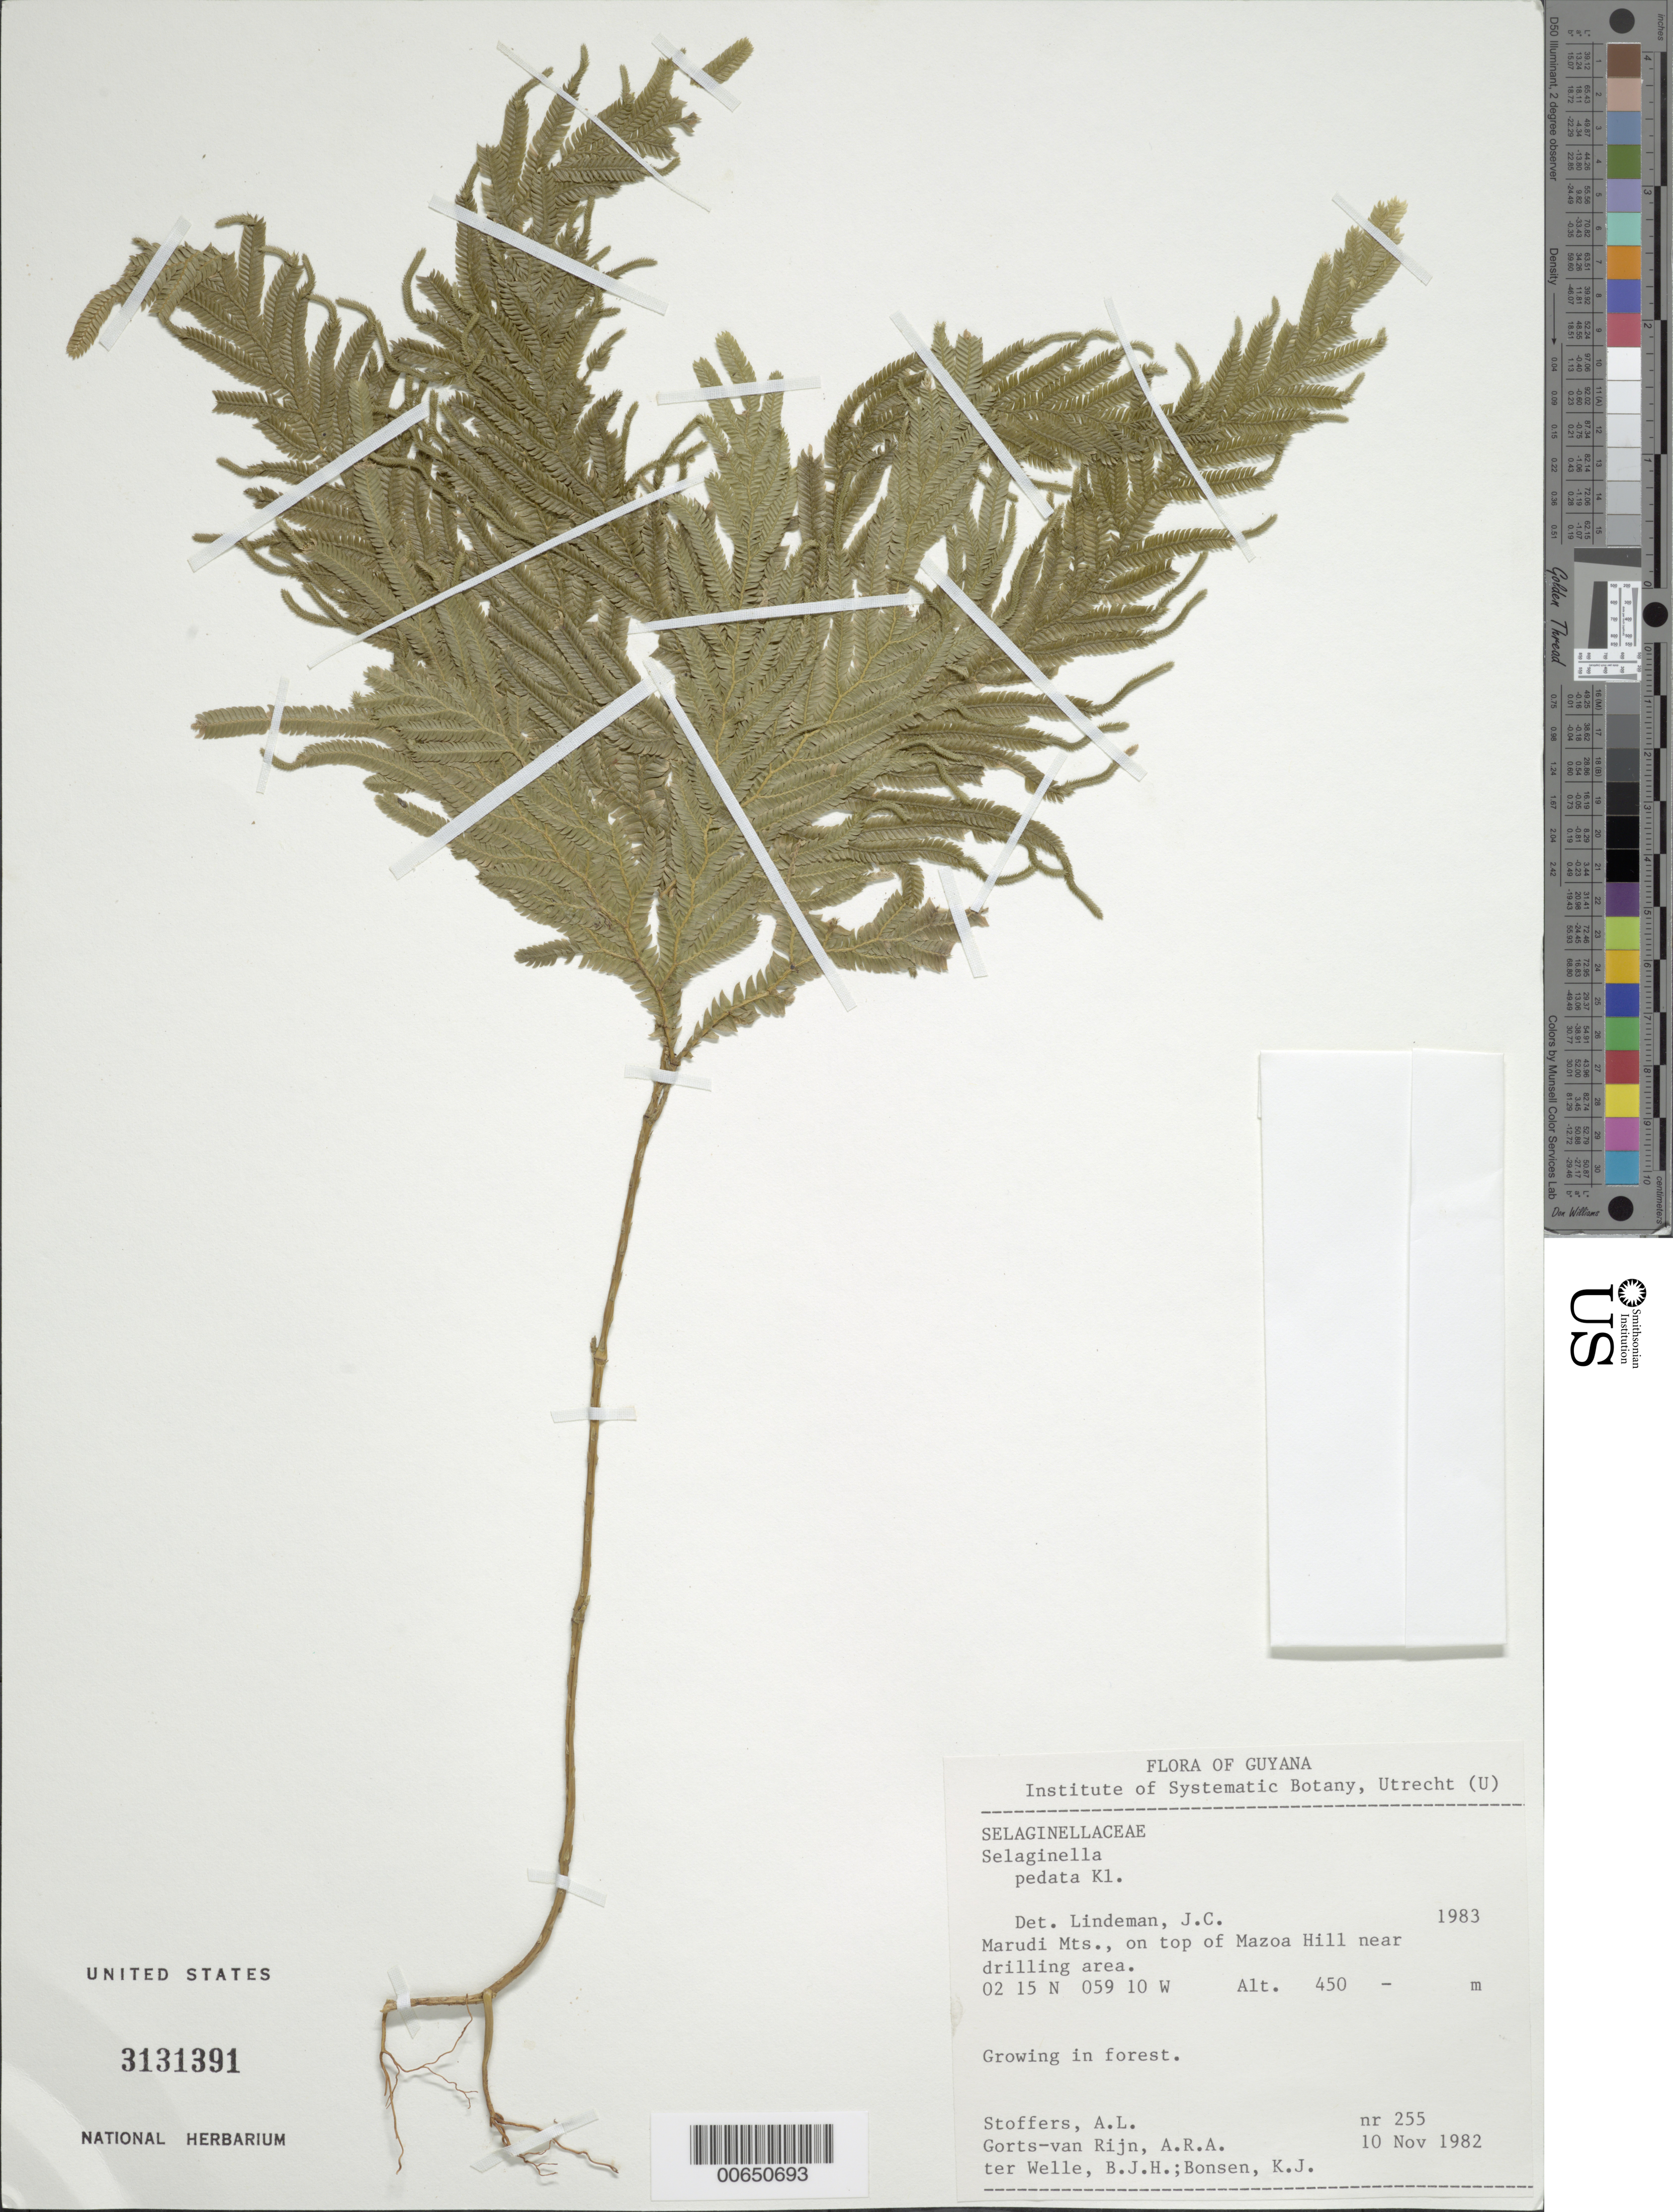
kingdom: Plantae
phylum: Tracheophyta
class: Lycopodiopsida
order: Selaginellales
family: Selaginellaceae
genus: Selaginella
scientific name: Selaginella pedata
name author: Klotzsch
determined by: Lindeman, J. C.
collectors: A. Stoffers, A. .R. A. Görts-van Rijn, B. Welle & K. Bonsen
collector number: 255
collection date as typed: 10-Nov-82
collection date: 1982-11-10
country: Guyana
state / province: U. Takutu-U. Essequibo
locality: Marudi Mts., on top of Mazoa hill near drilling area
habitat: Forest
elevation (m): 450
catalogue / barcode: US 3131391